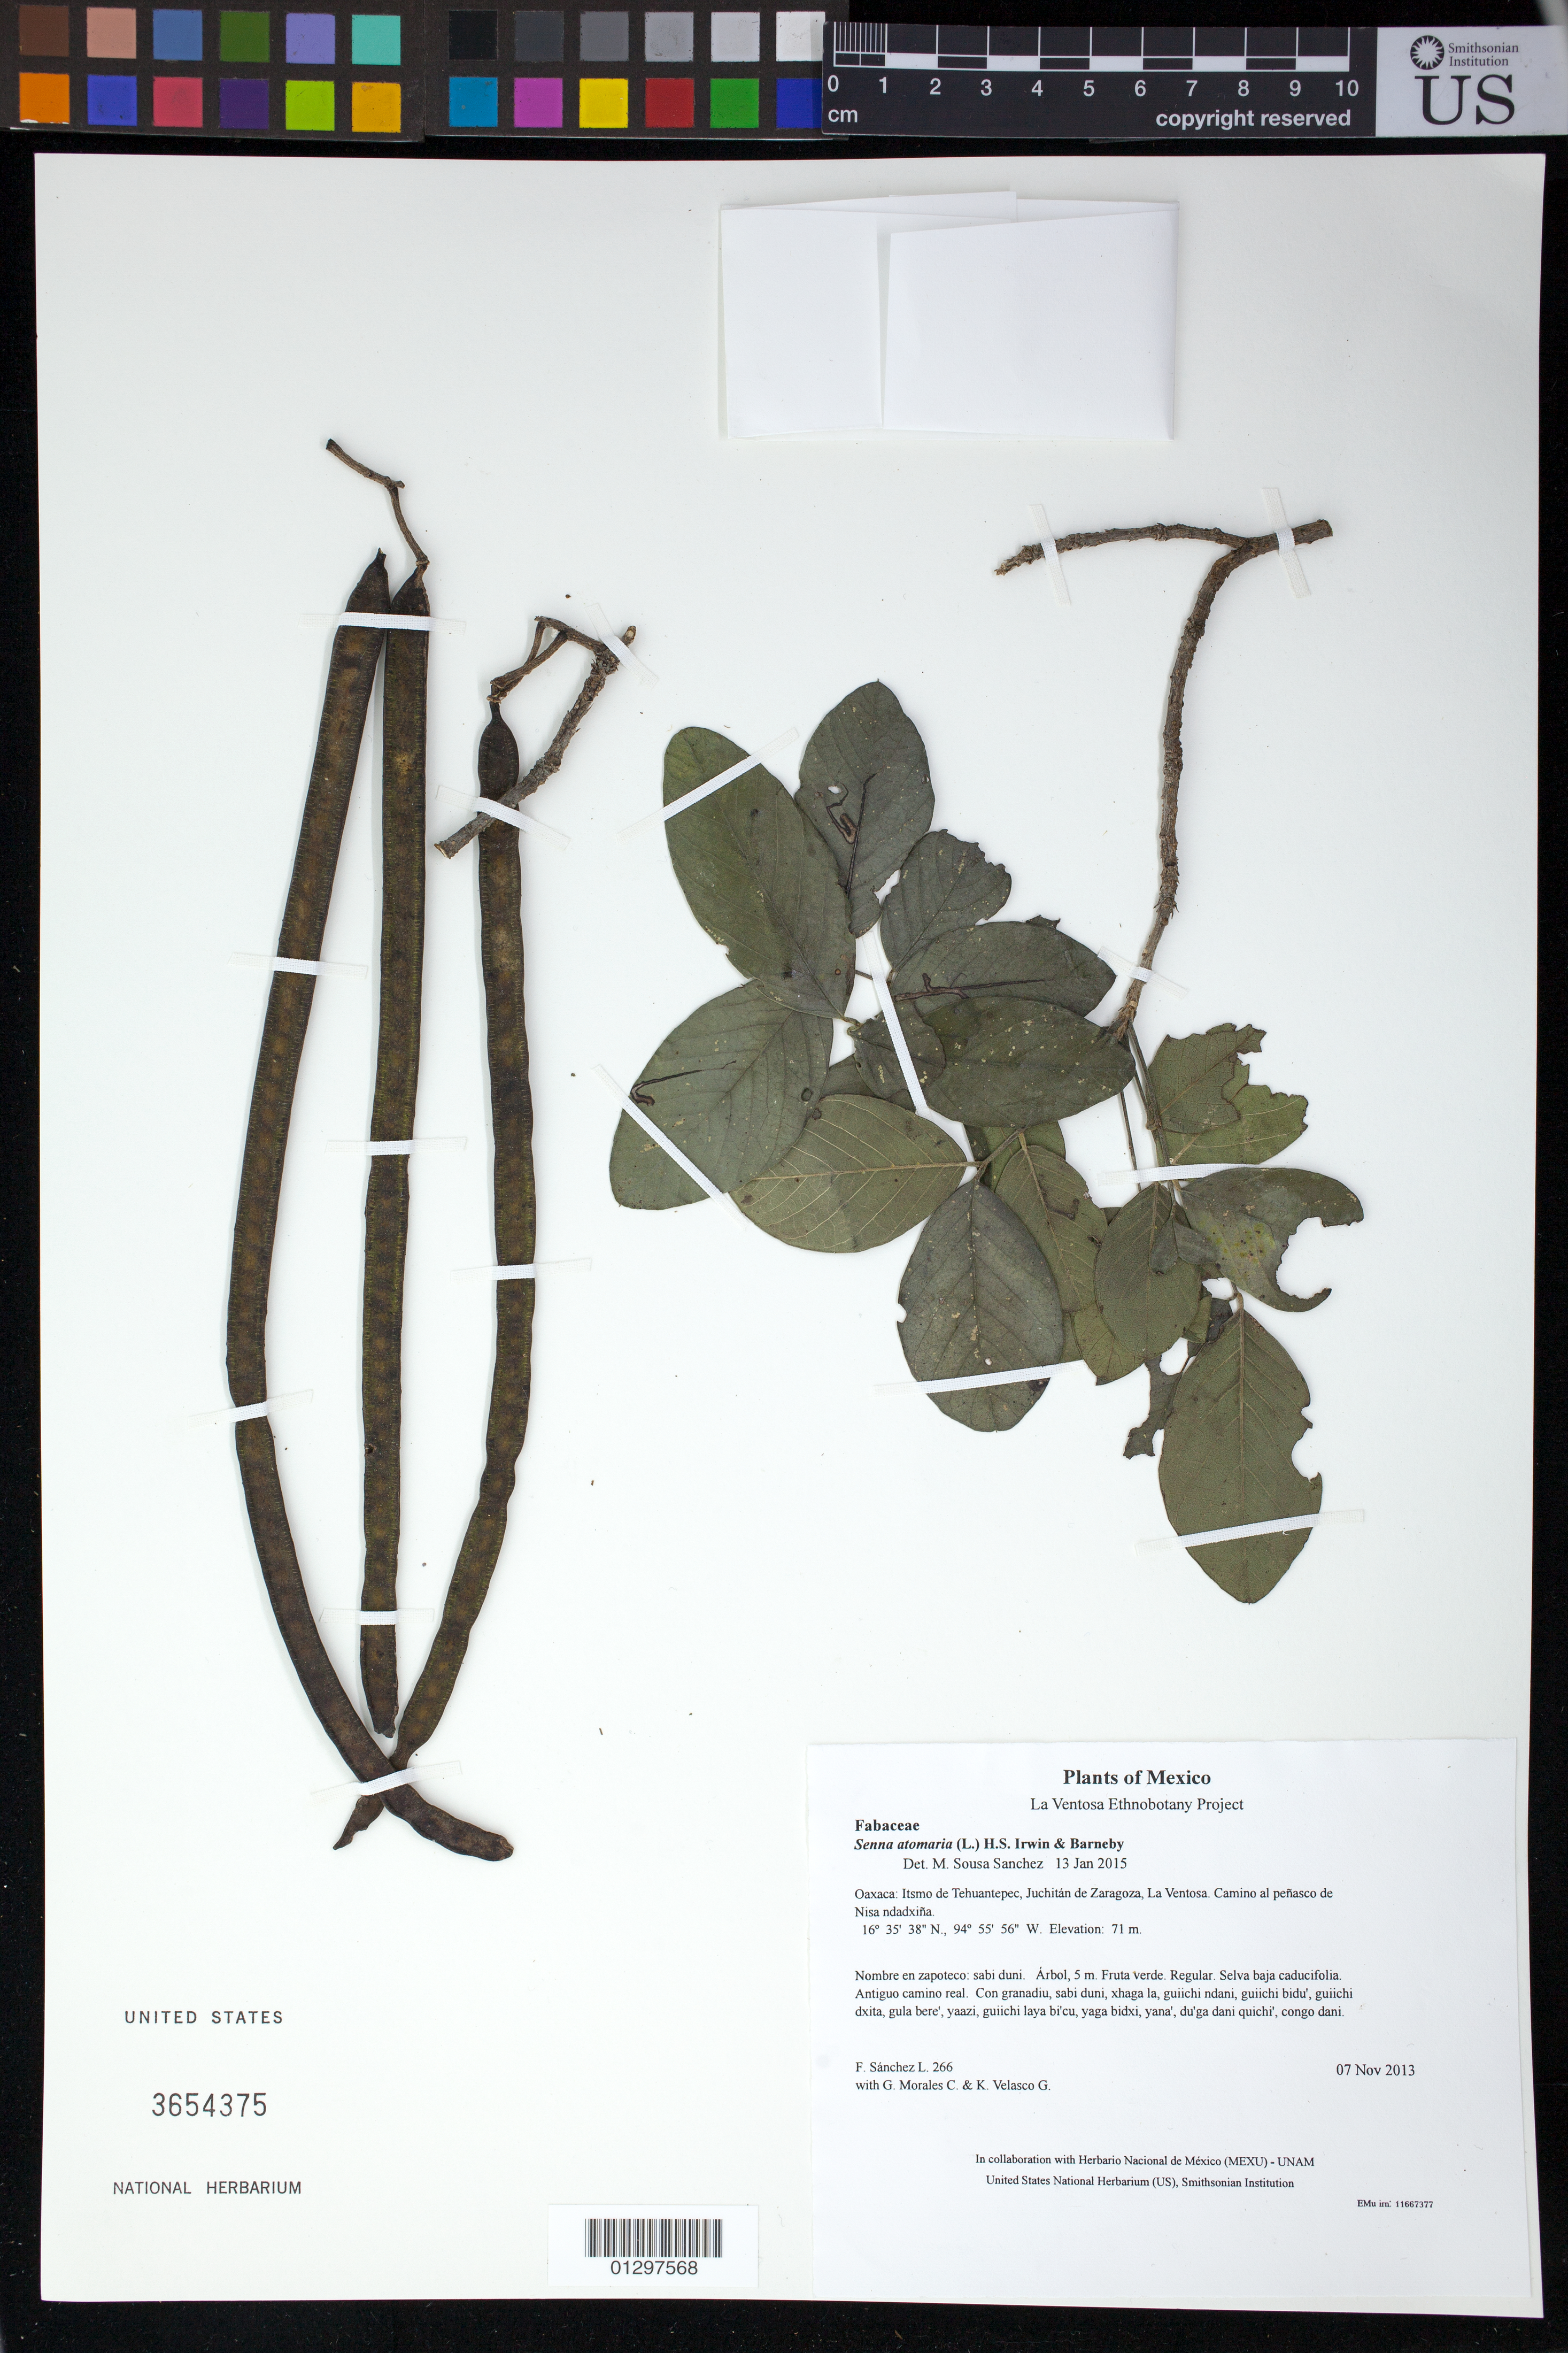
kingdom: Plantae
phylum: Tracheophyta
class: Magnoliopsida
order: Fabales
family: Fabaceae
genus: Senna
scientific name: Senna atomaria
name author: (L.) H.S. Irwin & Barneby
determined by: Sousa S., Mario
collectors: F. Sánchez L., G. Morales C. & K. Velasco G.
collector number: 266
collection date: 2013-11-07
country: Mexico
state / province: Oaxaca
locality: Itsmo de Tehuantepec, Juchitán de Zaragoza, La Ventosa. Camino al peñasco de Nisa ndadxiña.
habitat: Selva baja caducifolia. Antiguo camino real.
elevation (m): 71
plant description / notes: JEBOT, MEXU, SIPI, US; Yaga. 5 m. Cuaananaxhi naga'. Nuu.; bainilla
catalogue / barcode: US 3654375